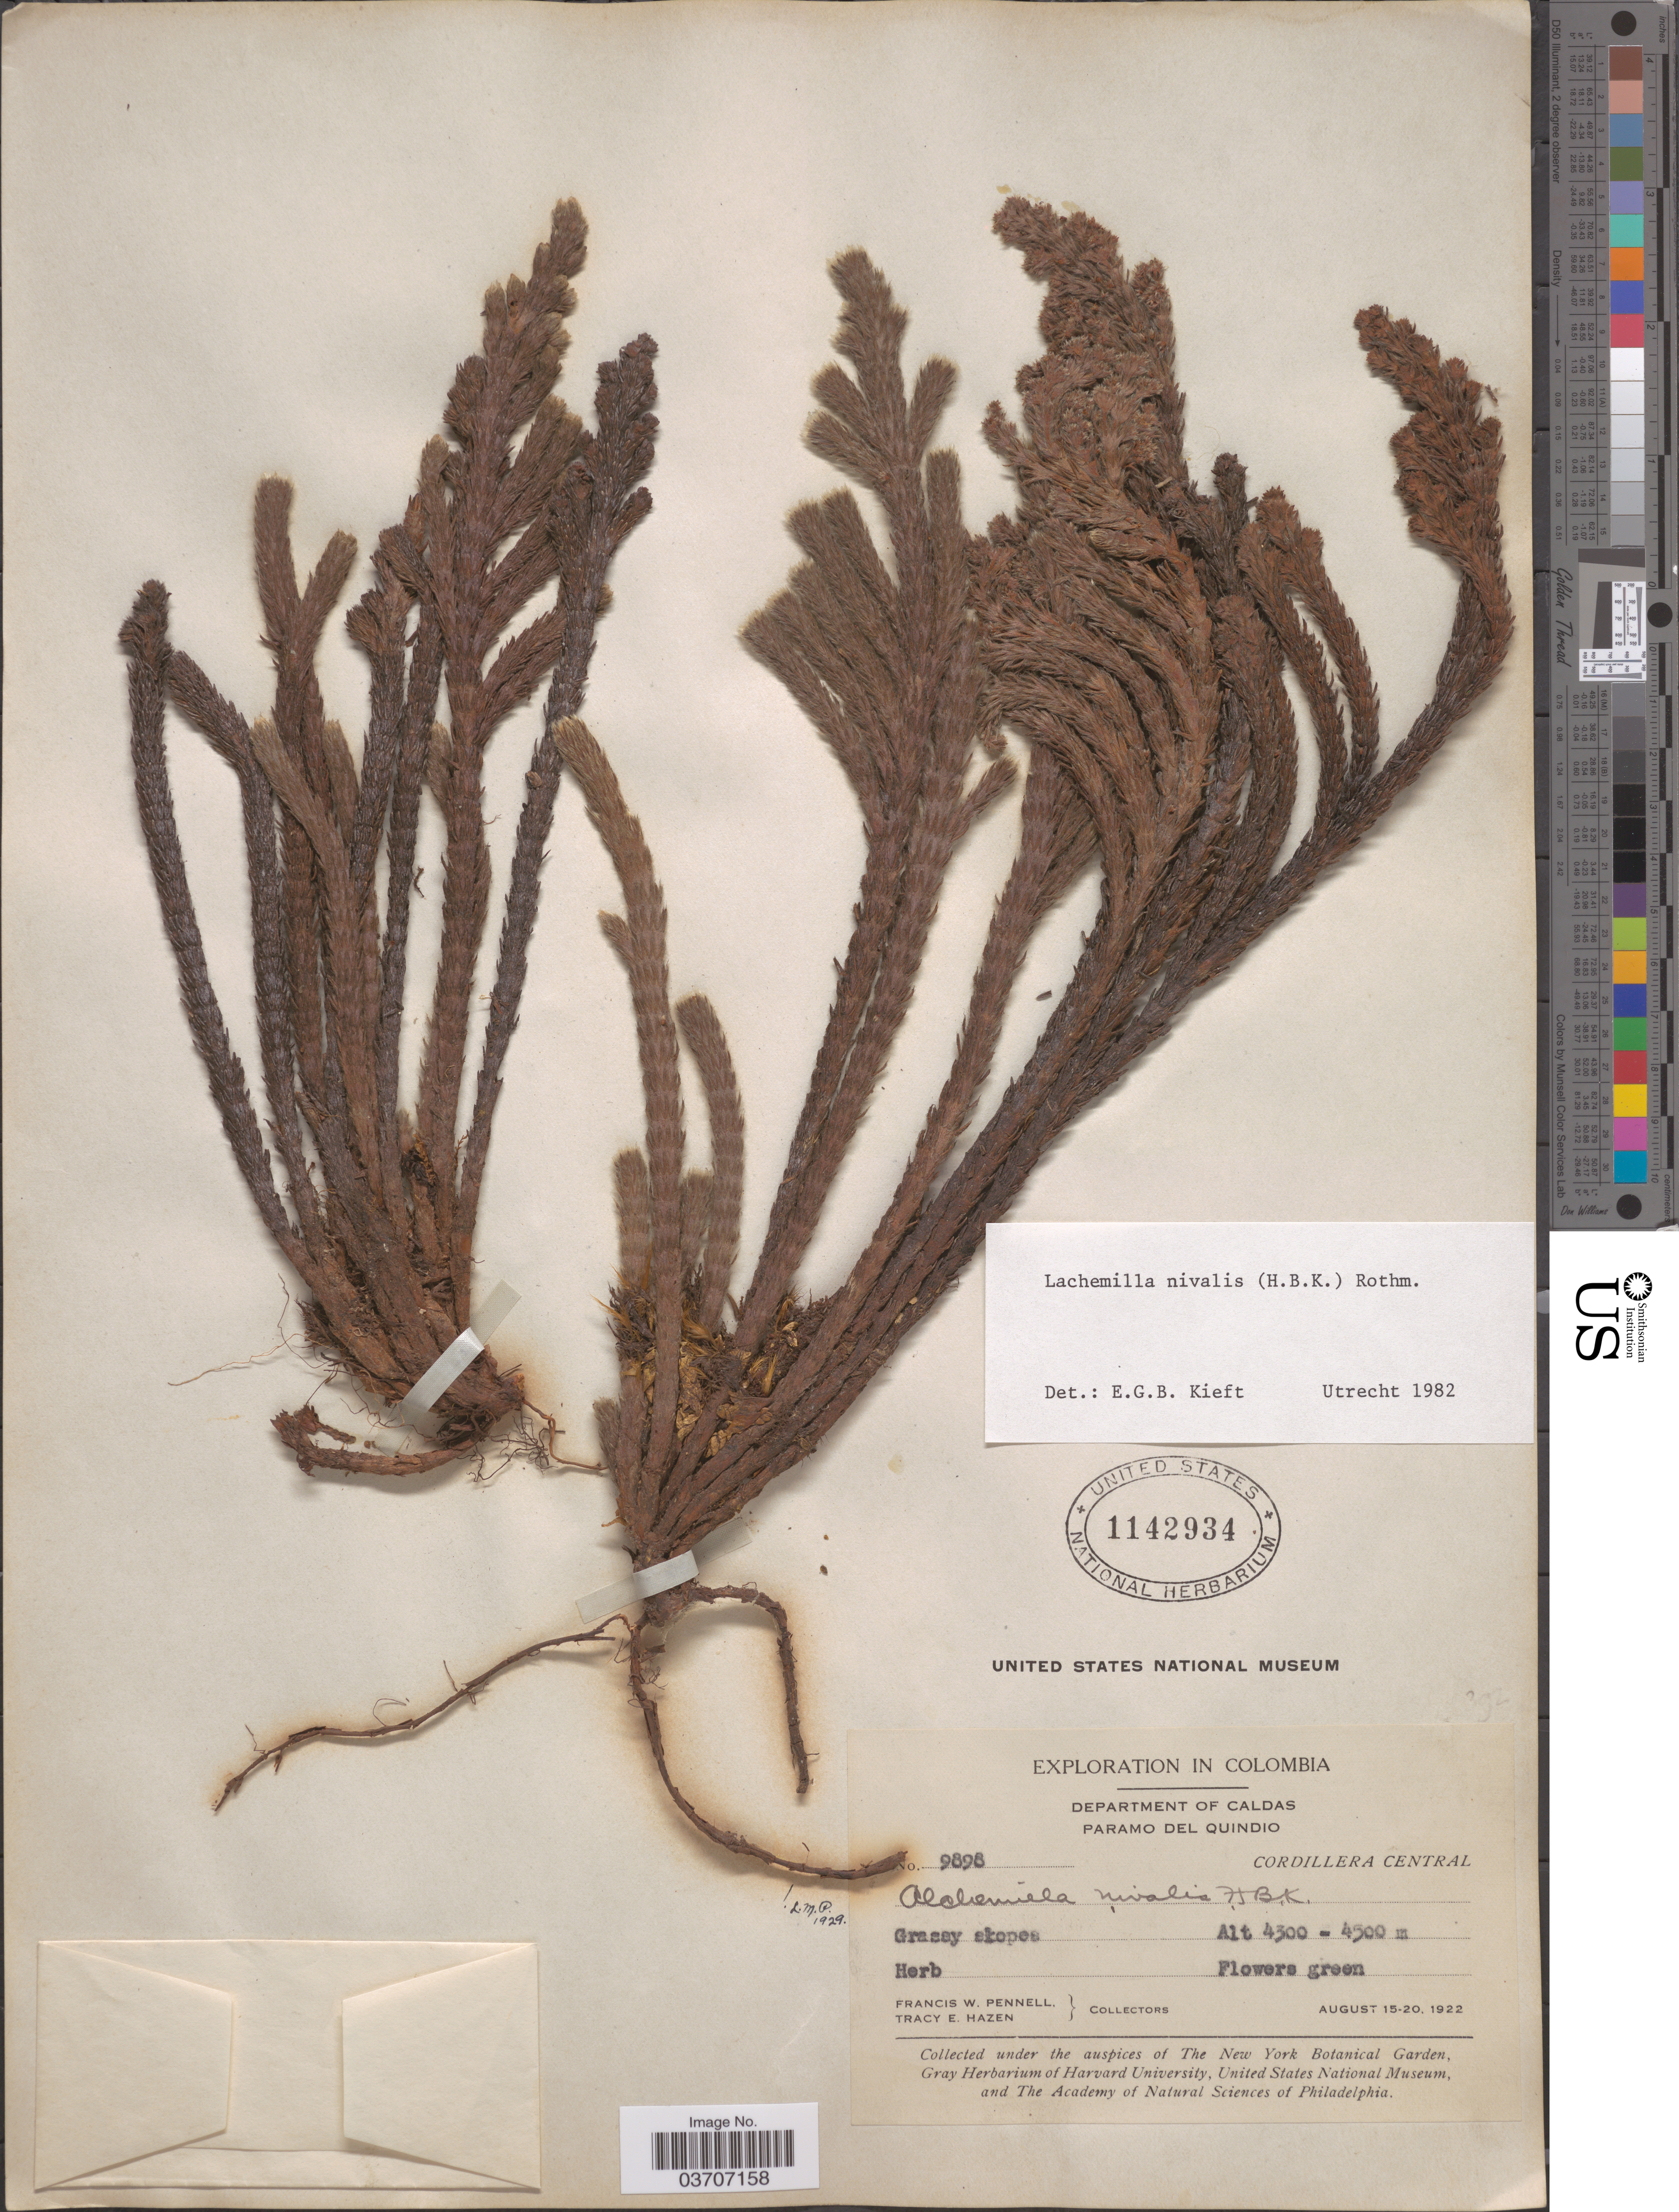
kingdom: Plantae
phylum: Tracheophyta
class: Magnoliopsida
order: Rosales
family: Rosaceae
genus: Lachemilla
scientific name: Lachemilla nivalis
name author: (Kunth) Rothm.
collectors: F. W. Pennell & T. E. Hazen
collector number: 9898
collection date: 1922-08-15/1922-08-20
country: Colombia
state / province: Caldas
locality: Department of Caldas. Paramo del Quindio. Cordillera Central.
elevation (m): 4300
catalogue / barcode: US 1142934